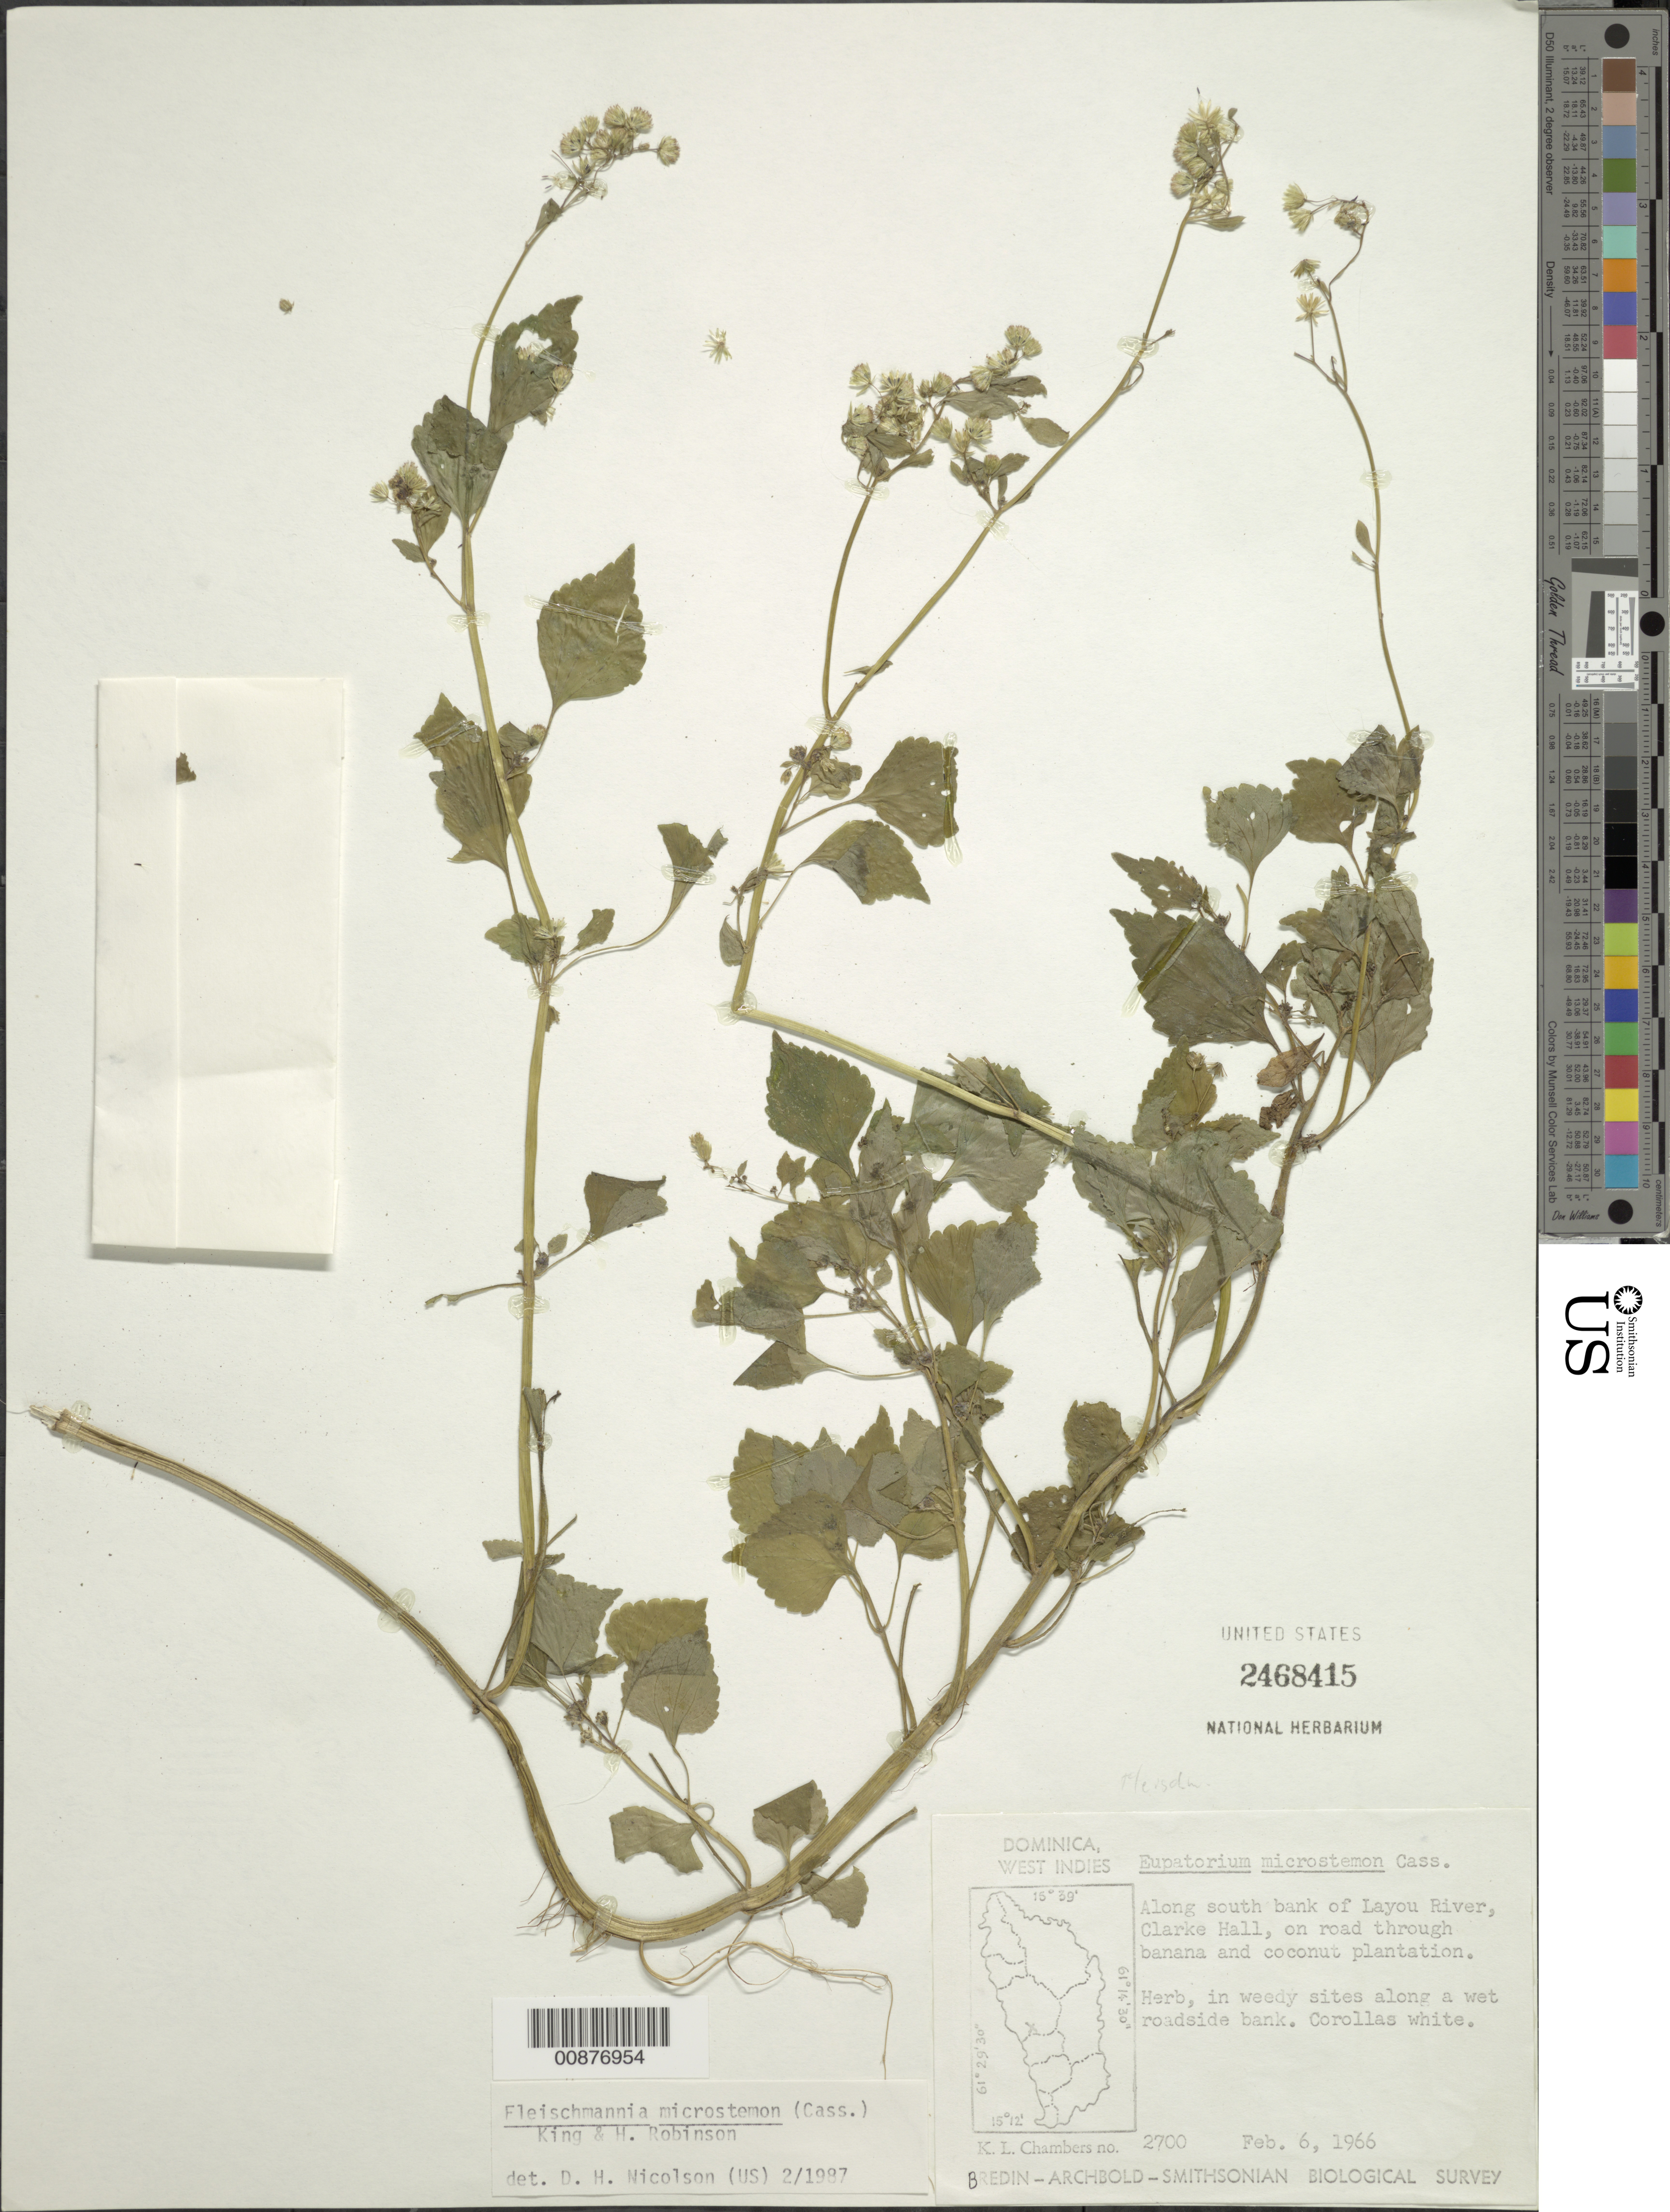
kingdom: Plantae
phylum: Tracheophyta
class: Magnoliopsida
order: Asterales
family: Asteraceae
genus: Fleischmannia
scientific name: Fleischmannia microstemon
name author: (Cass.) R.M. King & H. Rob.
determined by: Nicolson, Dan H.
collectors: K. L. Chambers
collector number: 2700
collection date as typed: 06 Feb 1966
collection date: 1966-02-06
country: Dominica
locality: Along south bank of Layou River, Clarke Hall. On road through banana and coconut plantation.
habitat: In weedy sites along a wet roadside bank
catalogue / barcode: US 2468415